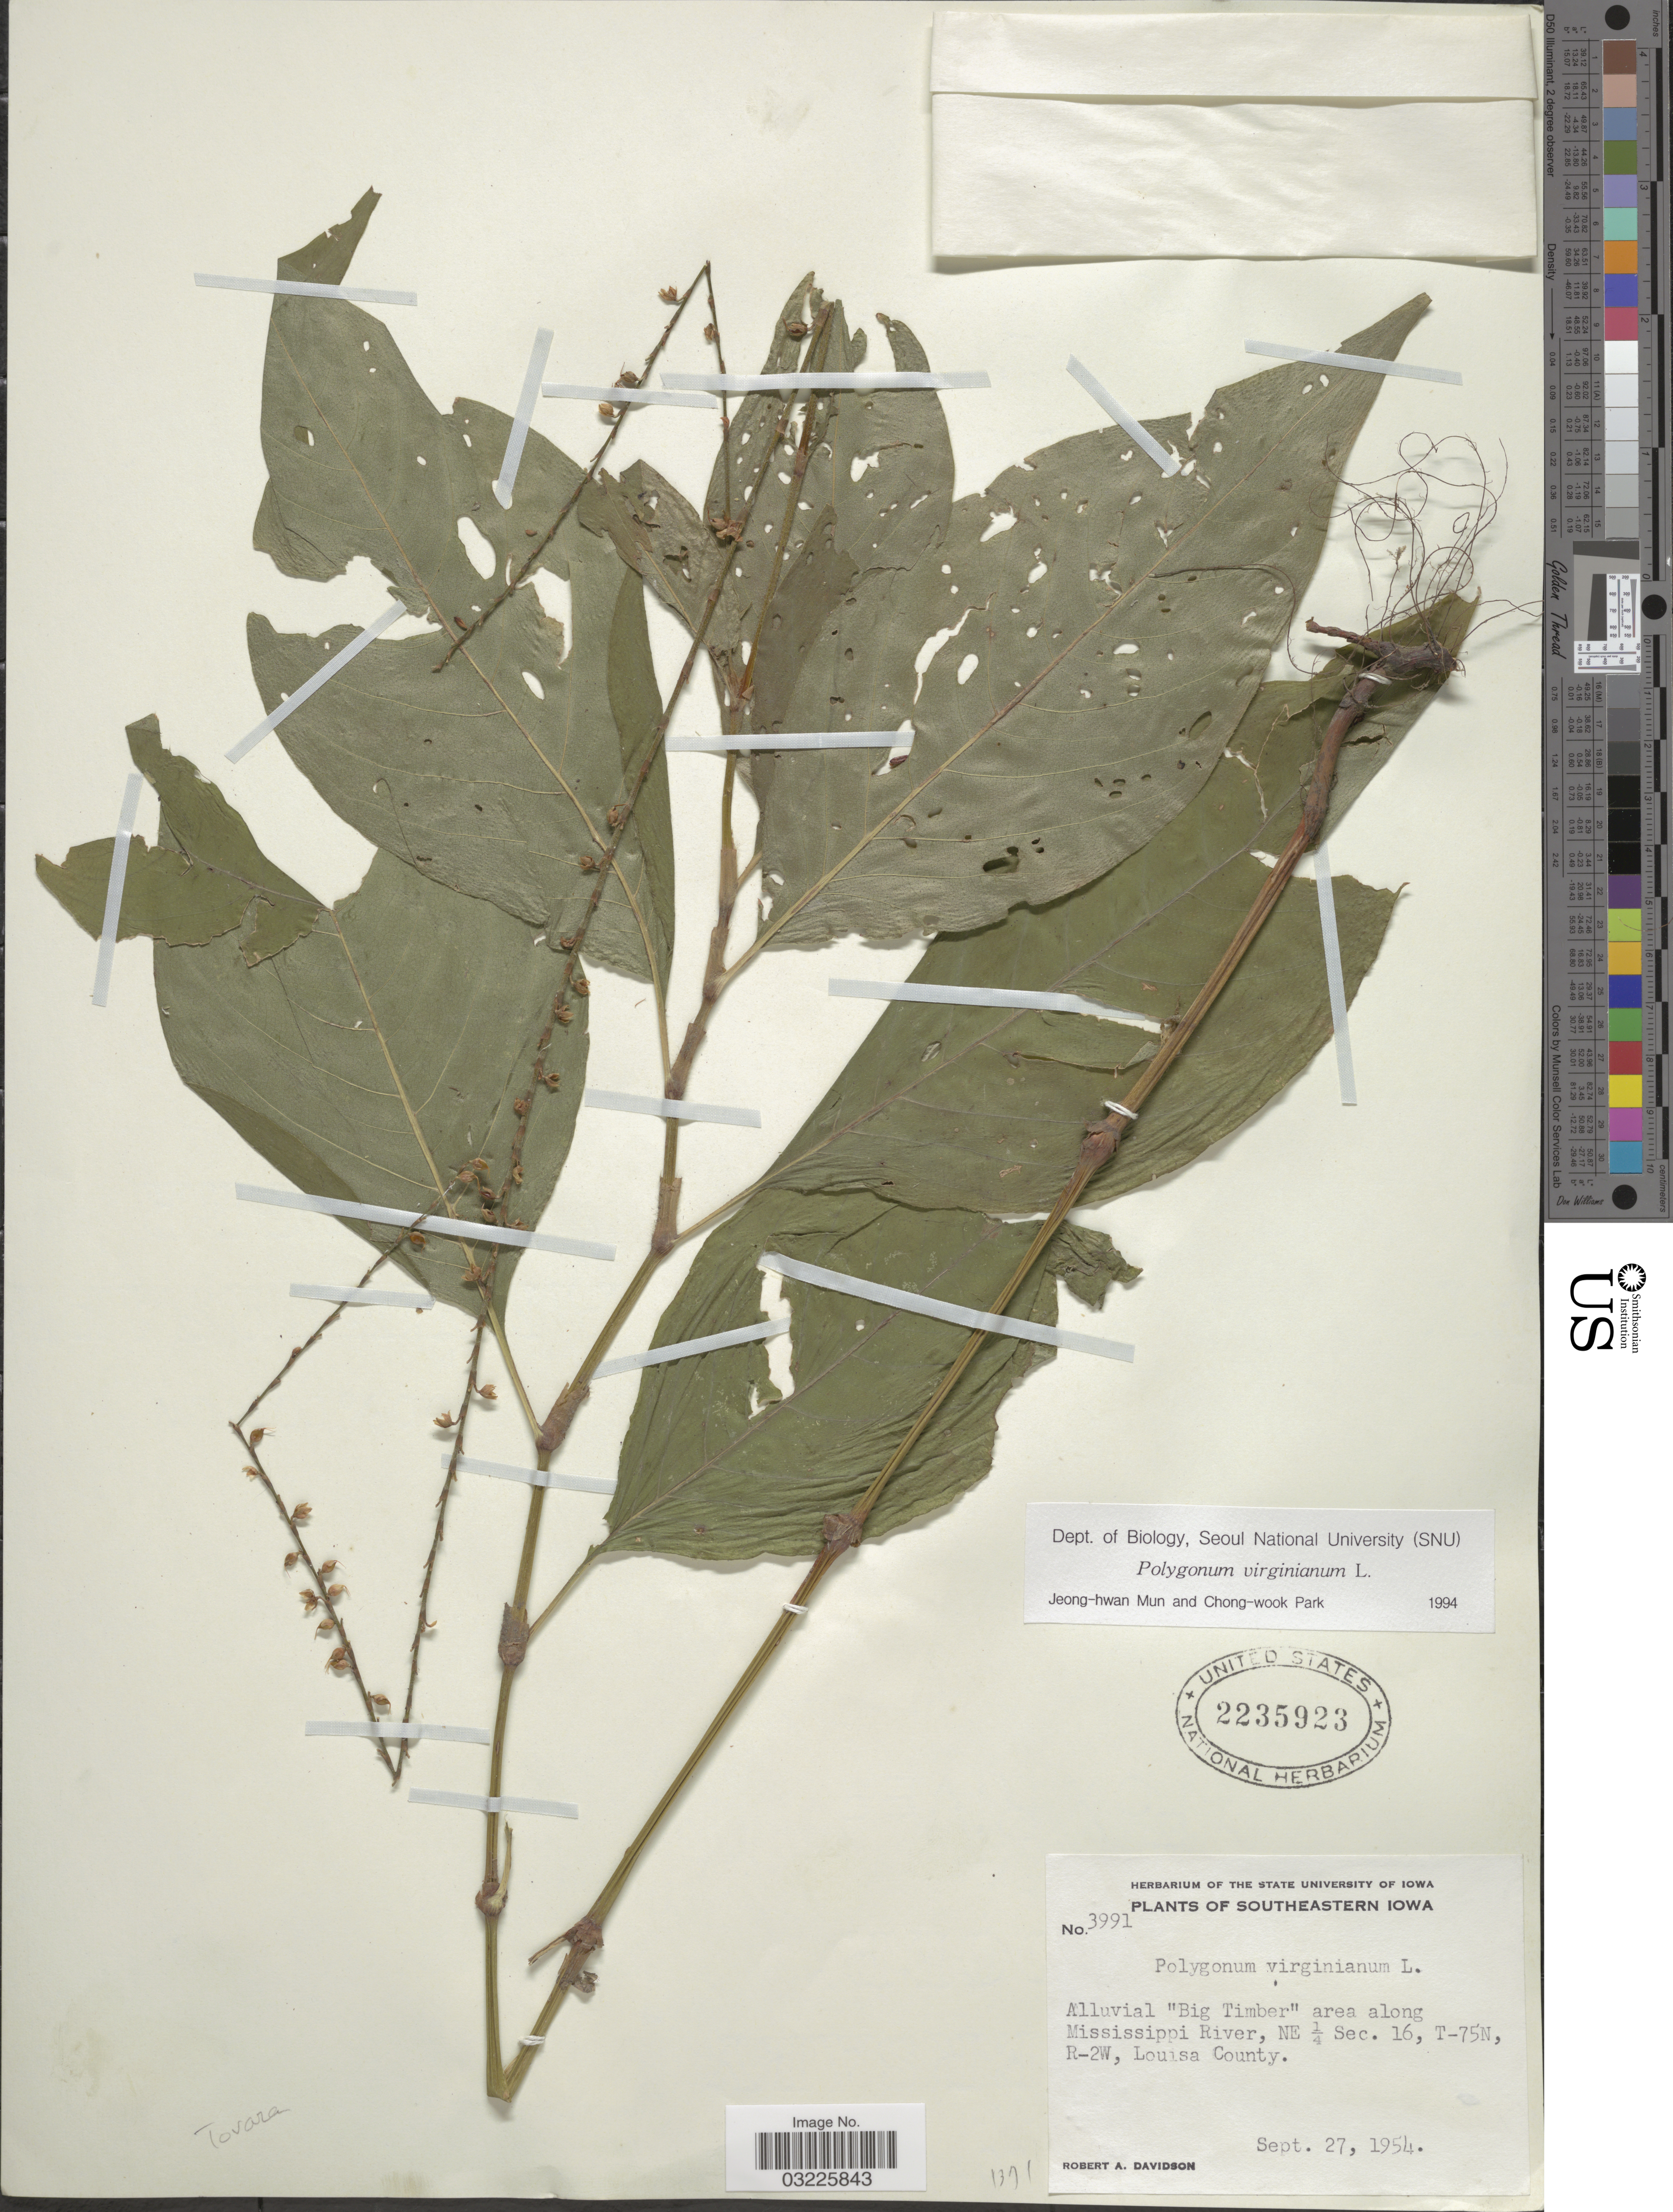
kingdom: Plantae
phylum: Tracheophyta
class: Magnoliopsida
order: Caryophyllales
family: Polygonaceae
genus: Persicaria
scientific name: Persicaria virginiana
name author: (L.) Gaertn.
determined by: Atha, D. E.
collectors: R. A. Davidson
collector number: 3991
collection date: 1954-09-27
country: United States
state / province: Iowa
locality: Southeastern Iowa. Alluvial "Big Timber" area along Mississippi River, NE ¼ Sec. 16, T-75N, R-2W, Louisa County.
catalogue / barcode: US 2235923